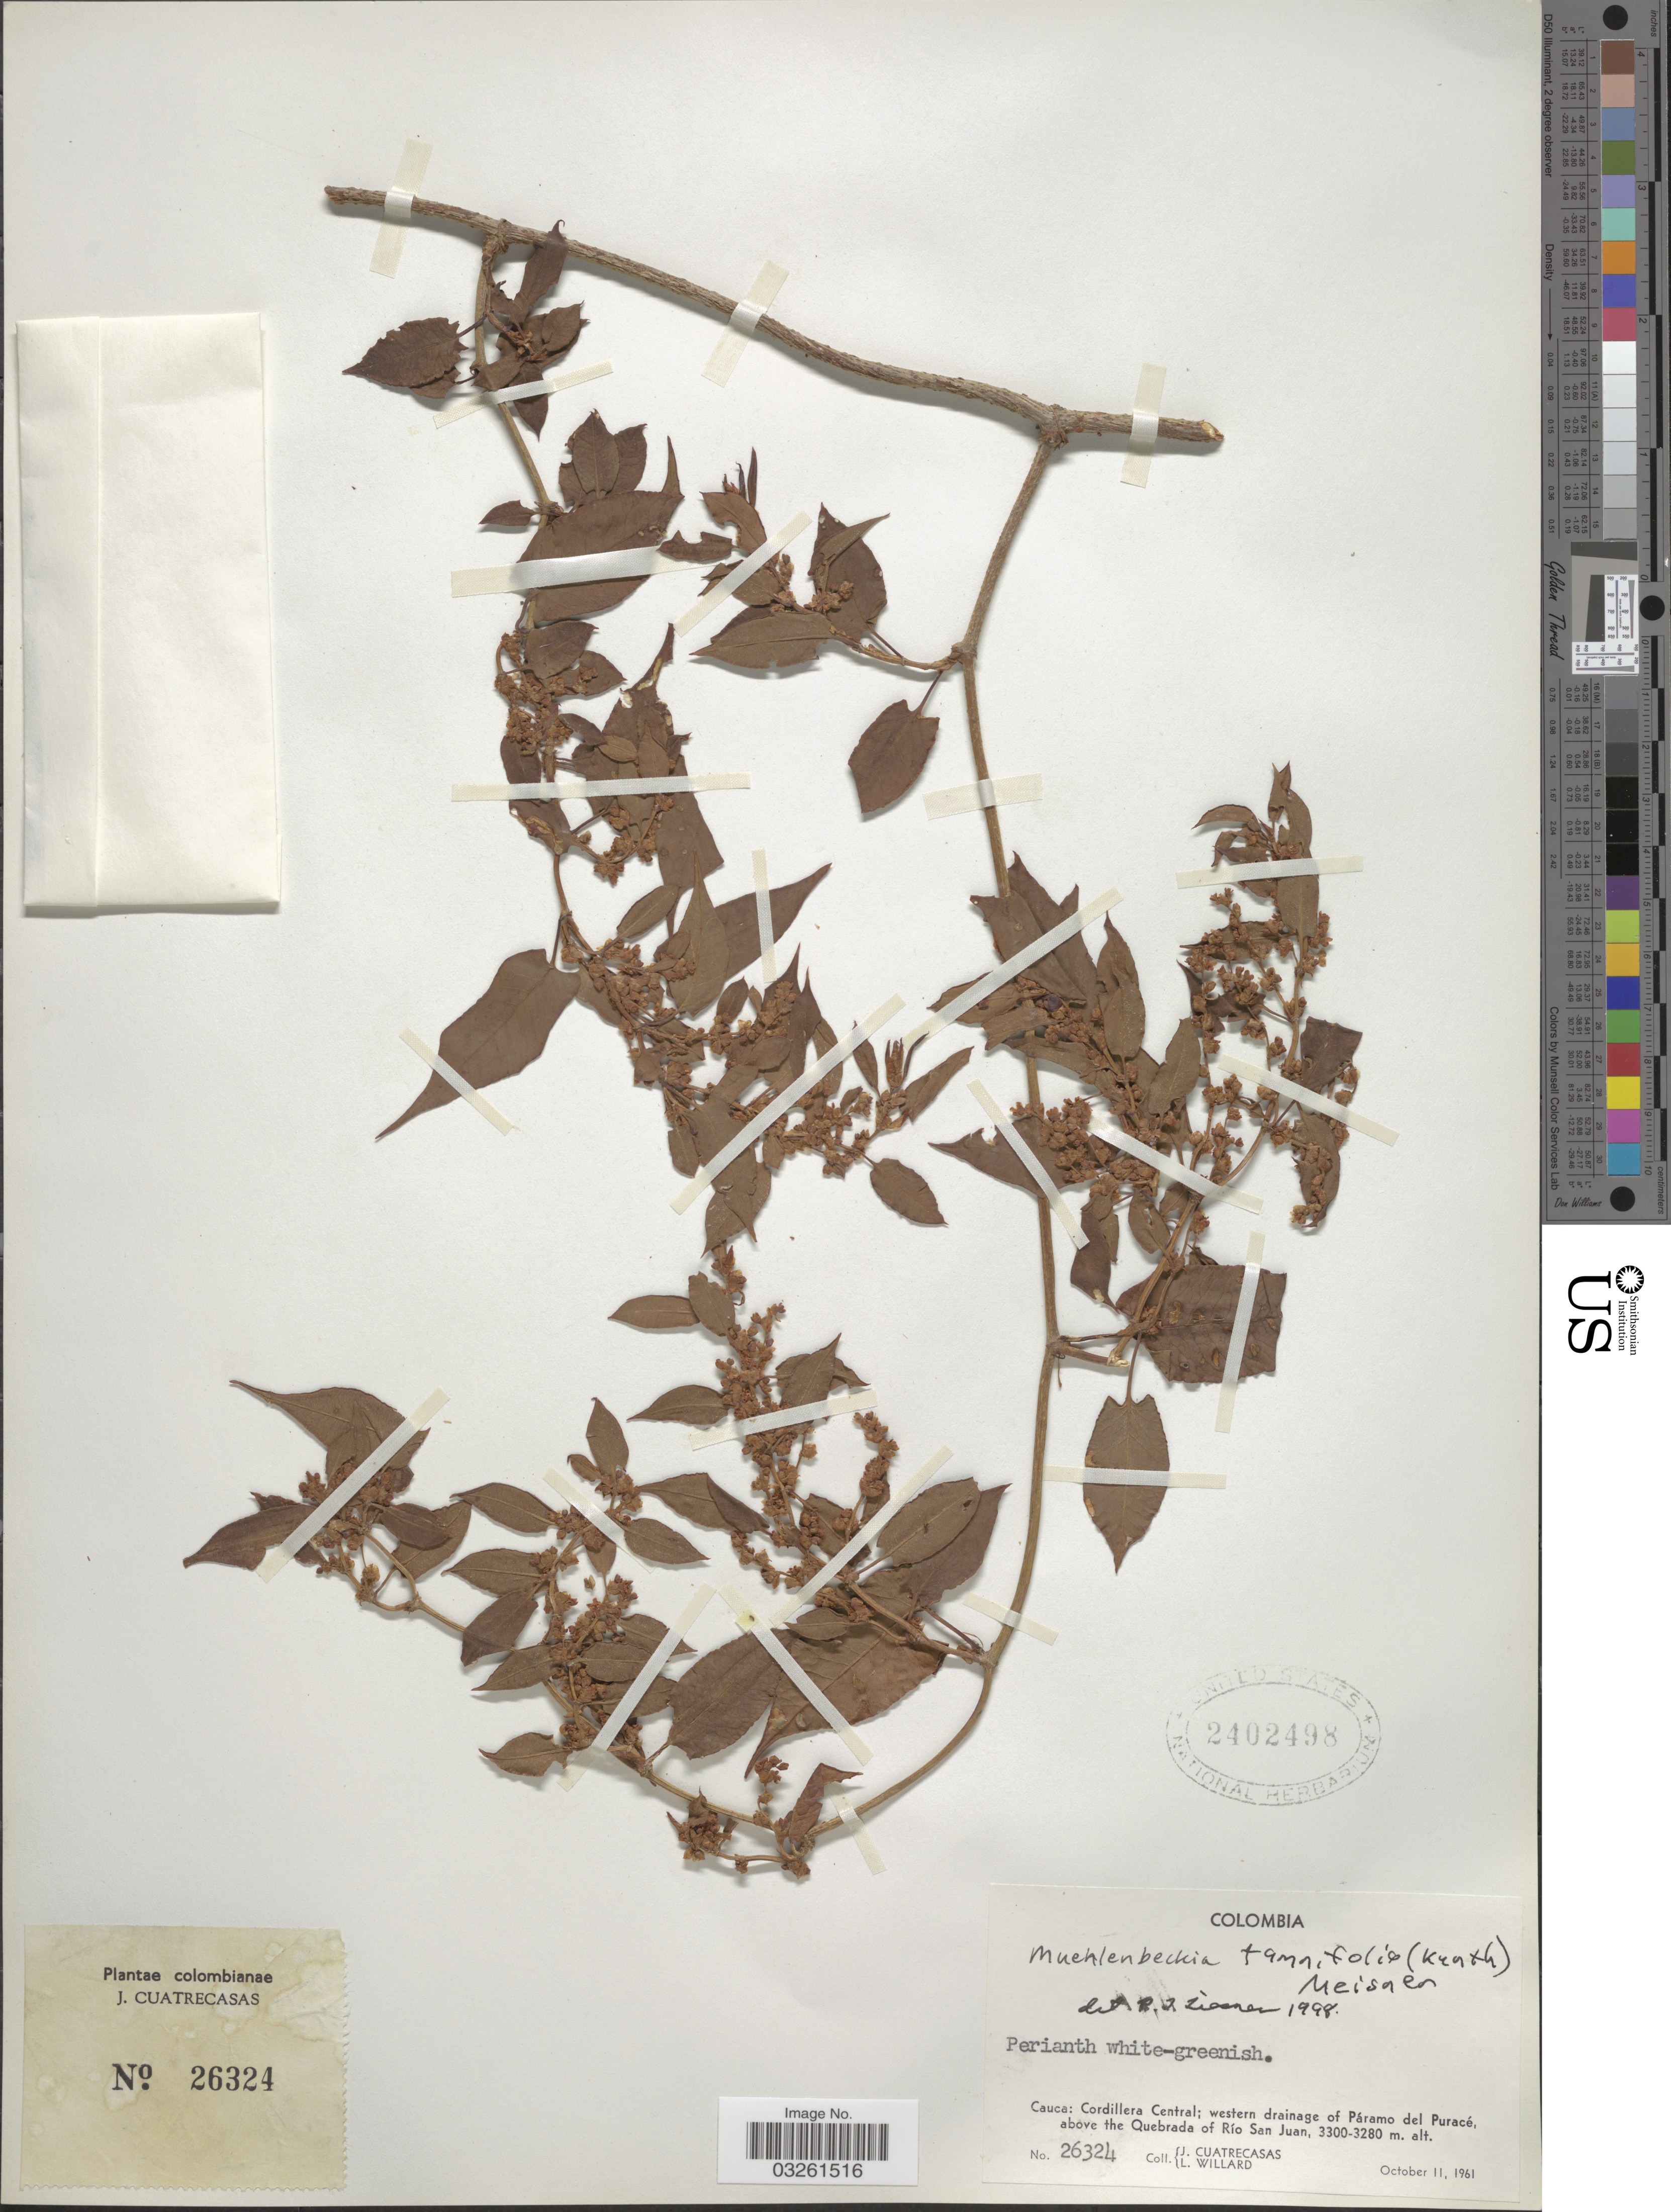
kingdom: Plantae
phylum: Tracheophyta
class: Magnoliopsida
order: Caryophyllales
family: Polygonaceae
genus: Muehlenbeckia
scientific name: Muehlenbeckia tamnifolia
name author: (Kunth) Meisn.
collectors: J. Cuatrecasas & L. Willard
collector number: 26324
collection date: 1961-10-11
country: Colombia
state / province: Cauca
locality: Cordillera Central; western drainage of Páramo del Puracé above the Quebrada of Río San Juan.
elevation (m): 3280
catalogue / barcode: US 2402498